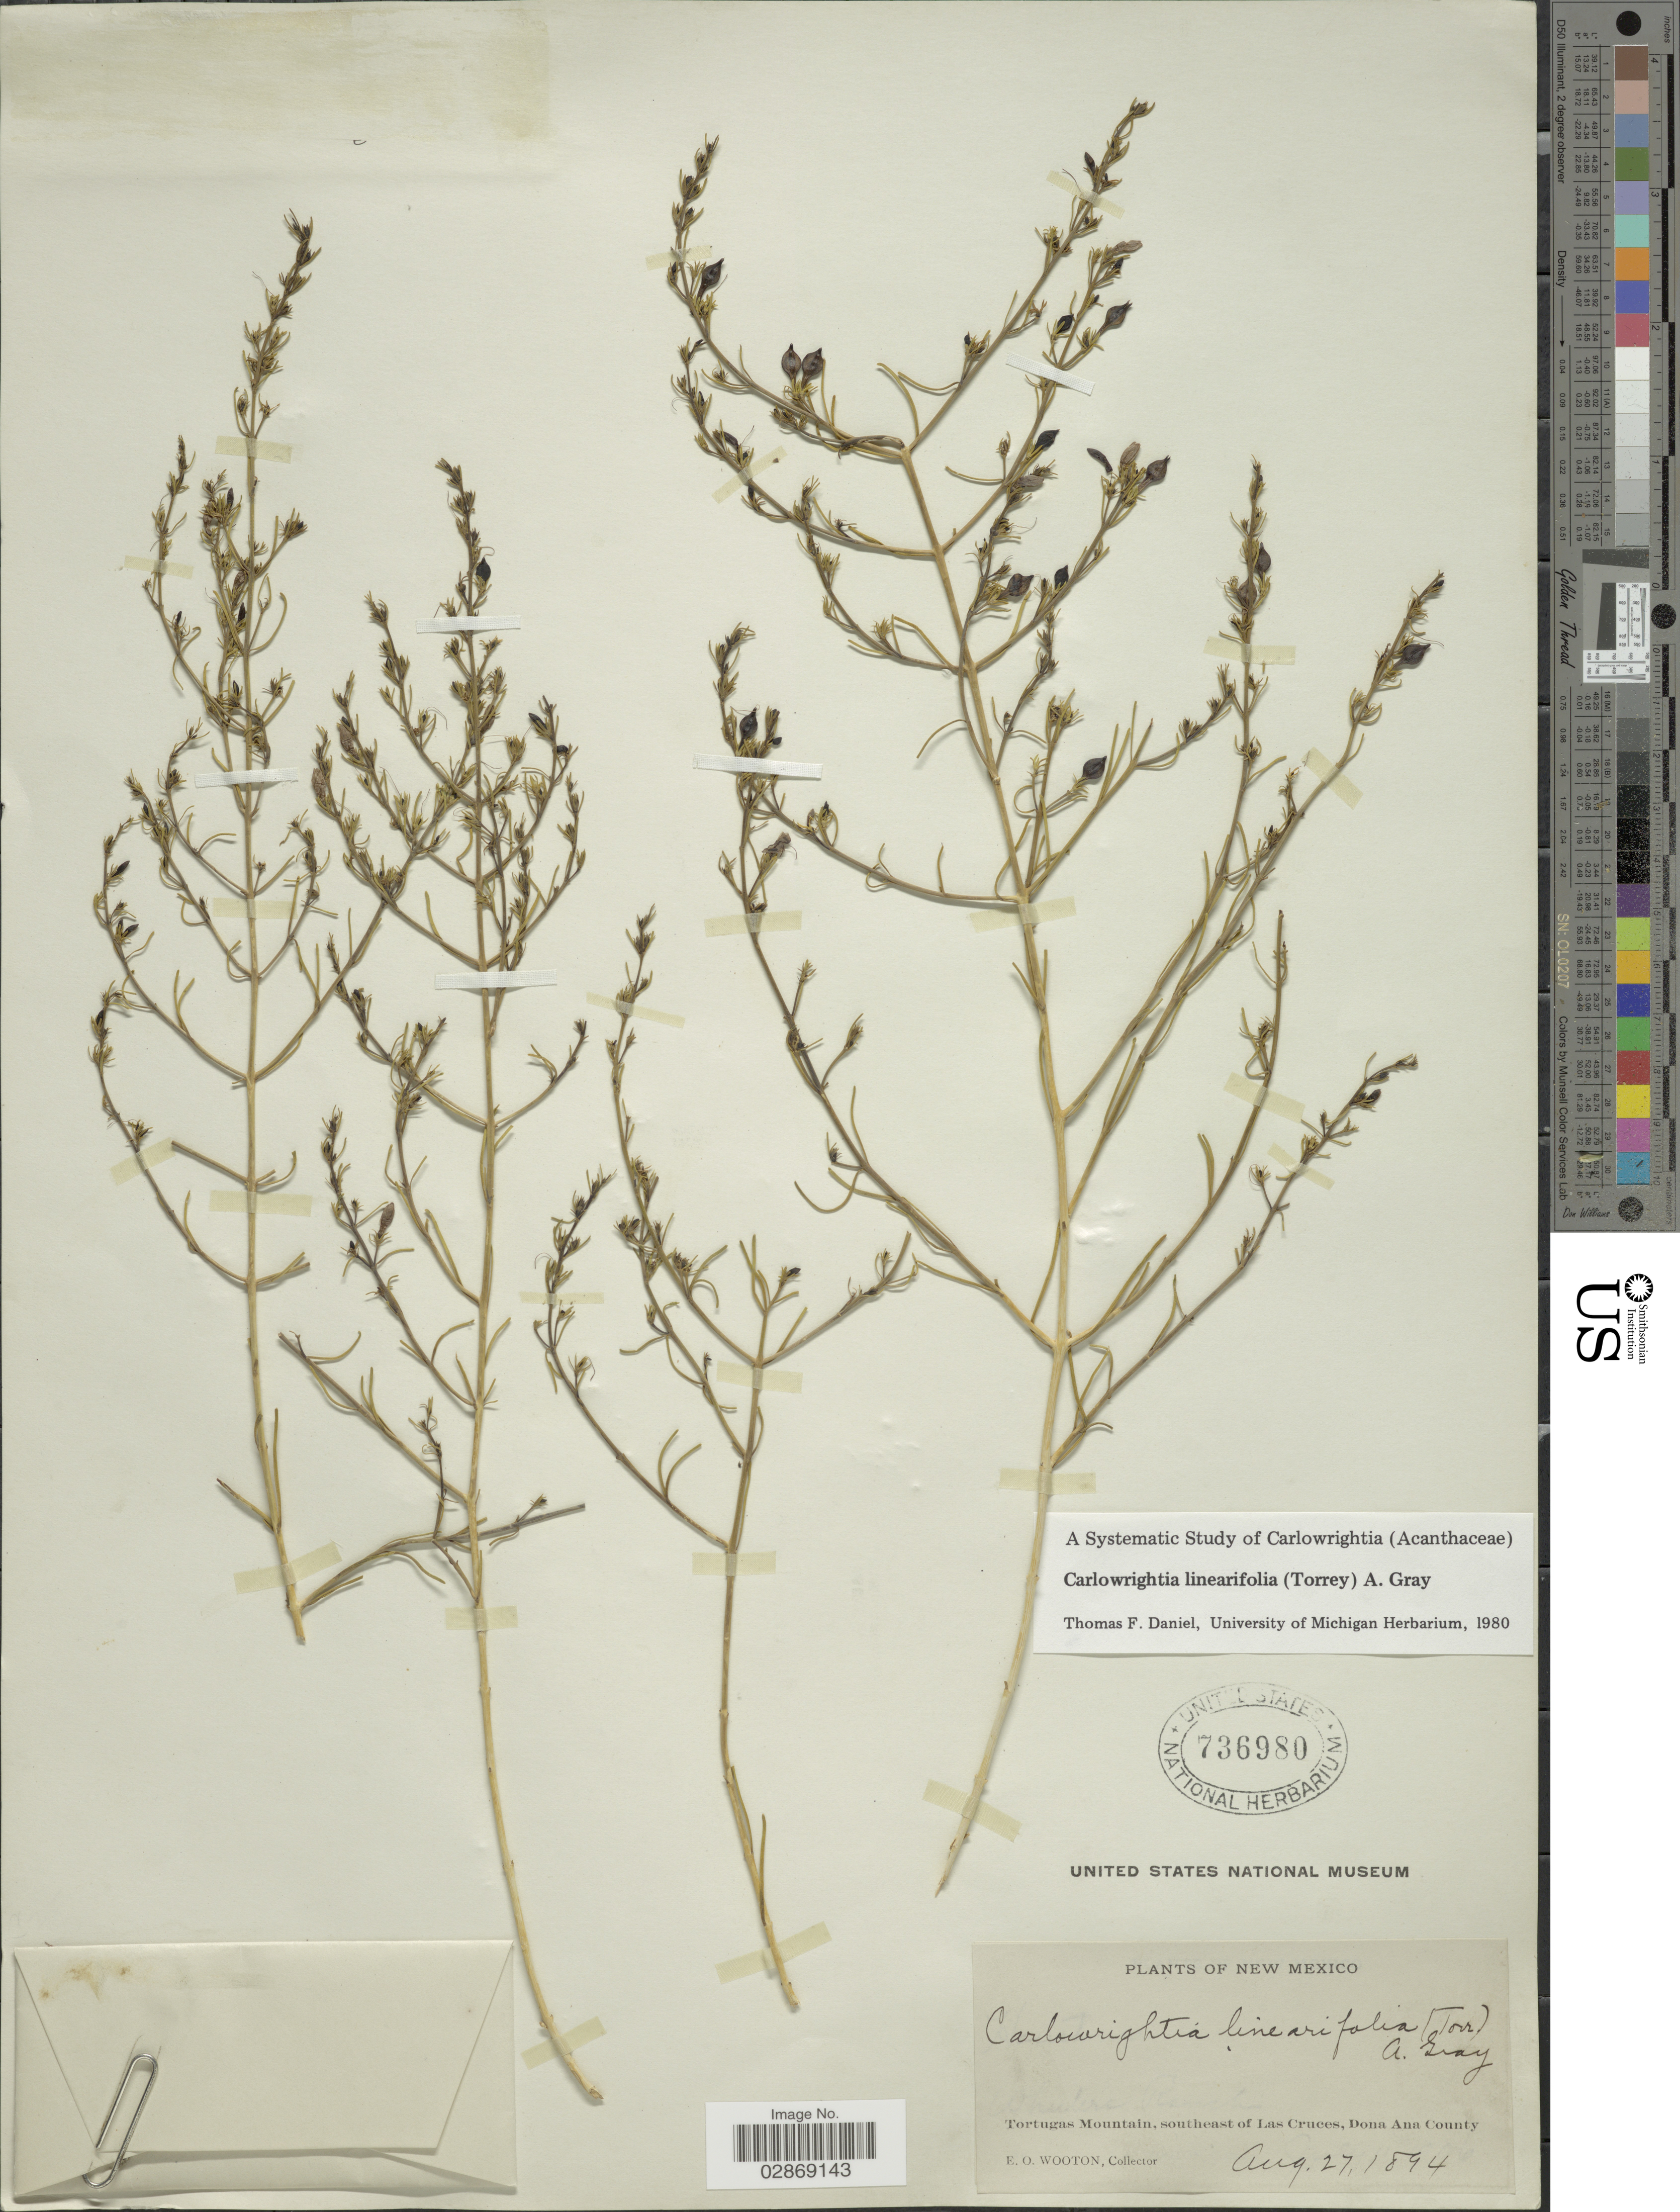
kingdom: Plantae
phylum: Tracheophyta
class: Magnoliopsida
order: Lamiales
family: Acanthaceae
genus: Carlowrightia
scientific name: Carlowrightia linearifolia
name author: (Torr.) A. Gray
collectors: E. O. Wooton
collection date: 1894-08-27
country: United States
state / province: New Mexico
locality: Tortugas Mountain, southeast of Las Cruces, Dona Ana County.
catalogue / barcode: US 736980